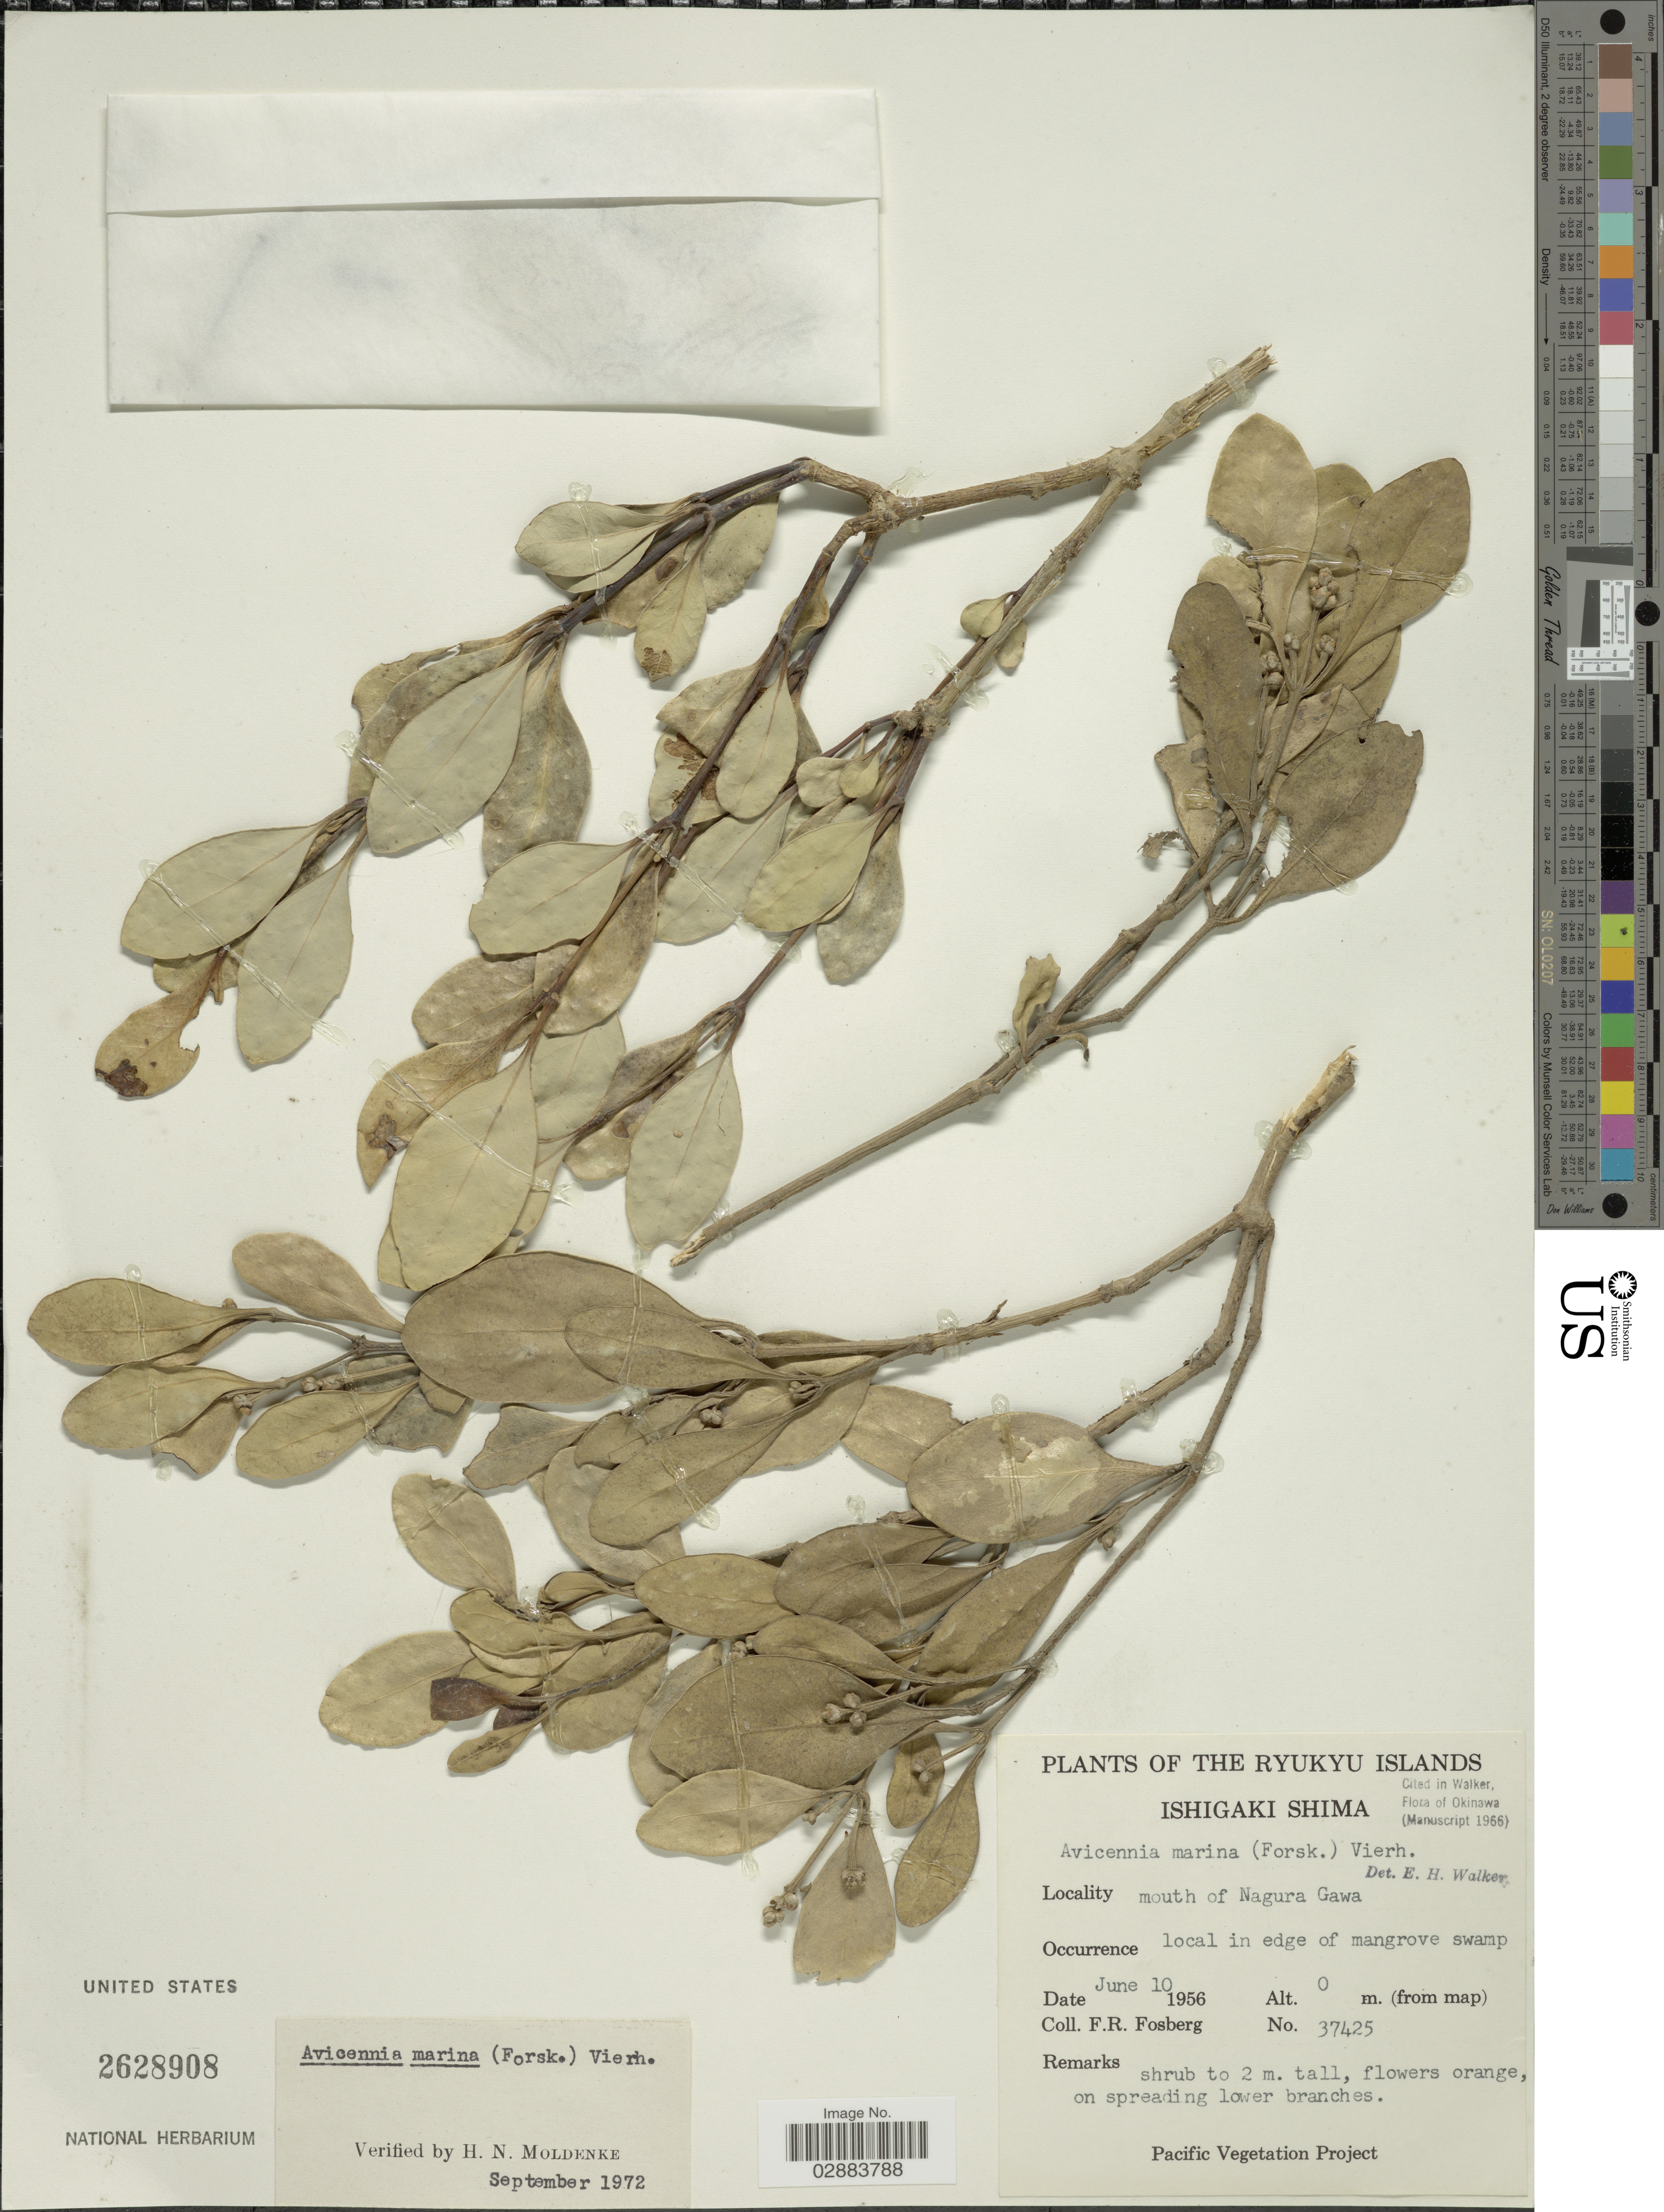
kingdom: Plantae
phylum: Tracheophyta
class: Magnoliopsida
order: Lamiales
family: Acanthaceae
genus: Avicennia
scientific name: Avicennia marina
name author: (Forssk.) Vierh.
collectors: F. R. Fosberg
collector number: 37425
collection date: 1956-06-10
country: Japan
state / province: Okinawa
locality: The Ryukyu Islands. Ishigaki Shima. Mouth of Nagura Gawa.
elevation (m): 0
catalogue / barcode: US 2628908